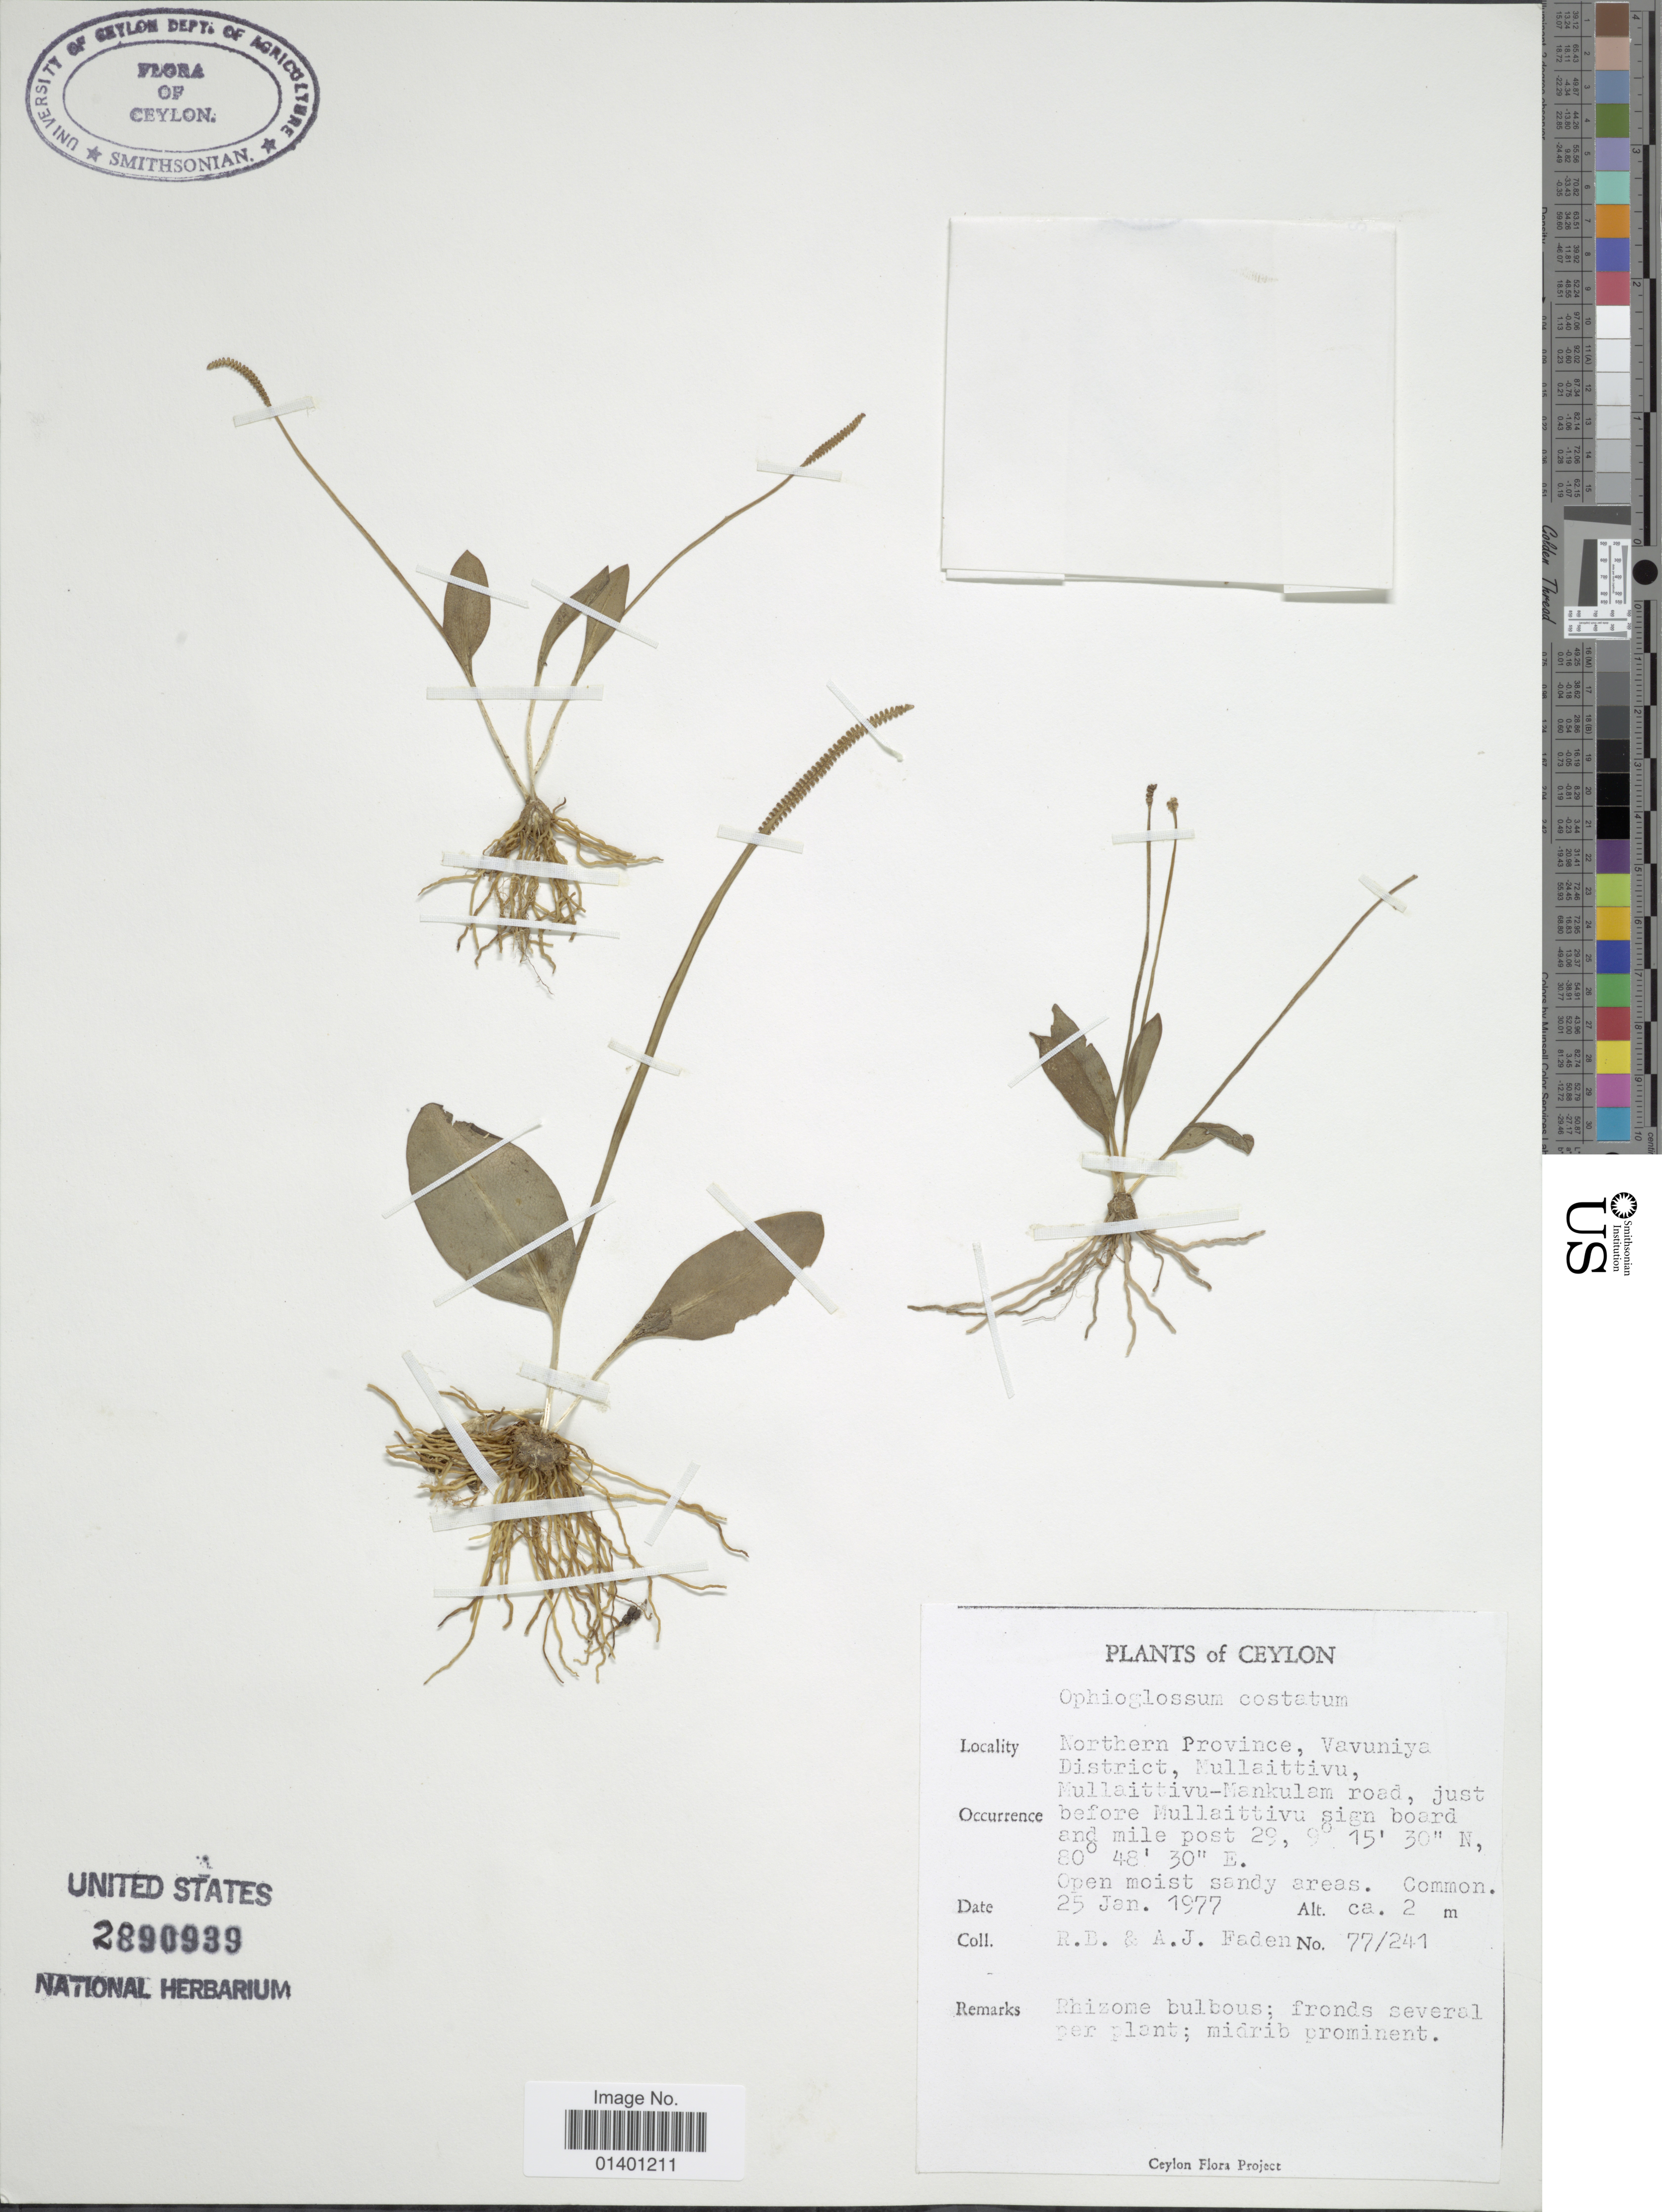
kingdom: Plantae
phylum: Tracheophyta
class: Polypodiopsida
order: Ophioglossales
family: Ophioglossaceae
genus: Ophioglossum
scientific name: Ophioglossum costatum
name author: R. Br.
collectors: R. B. Faden & A. J. Faden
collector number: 77/241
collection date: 1977-01-25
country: Sri Lanka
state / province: Northern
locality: Ceylon, Vavuniya District, Mullaittivu, Mullaittivu-Mankulam road, just before Mullaittiva sign board and mile post 29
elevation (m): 2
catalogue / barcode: US 2890939